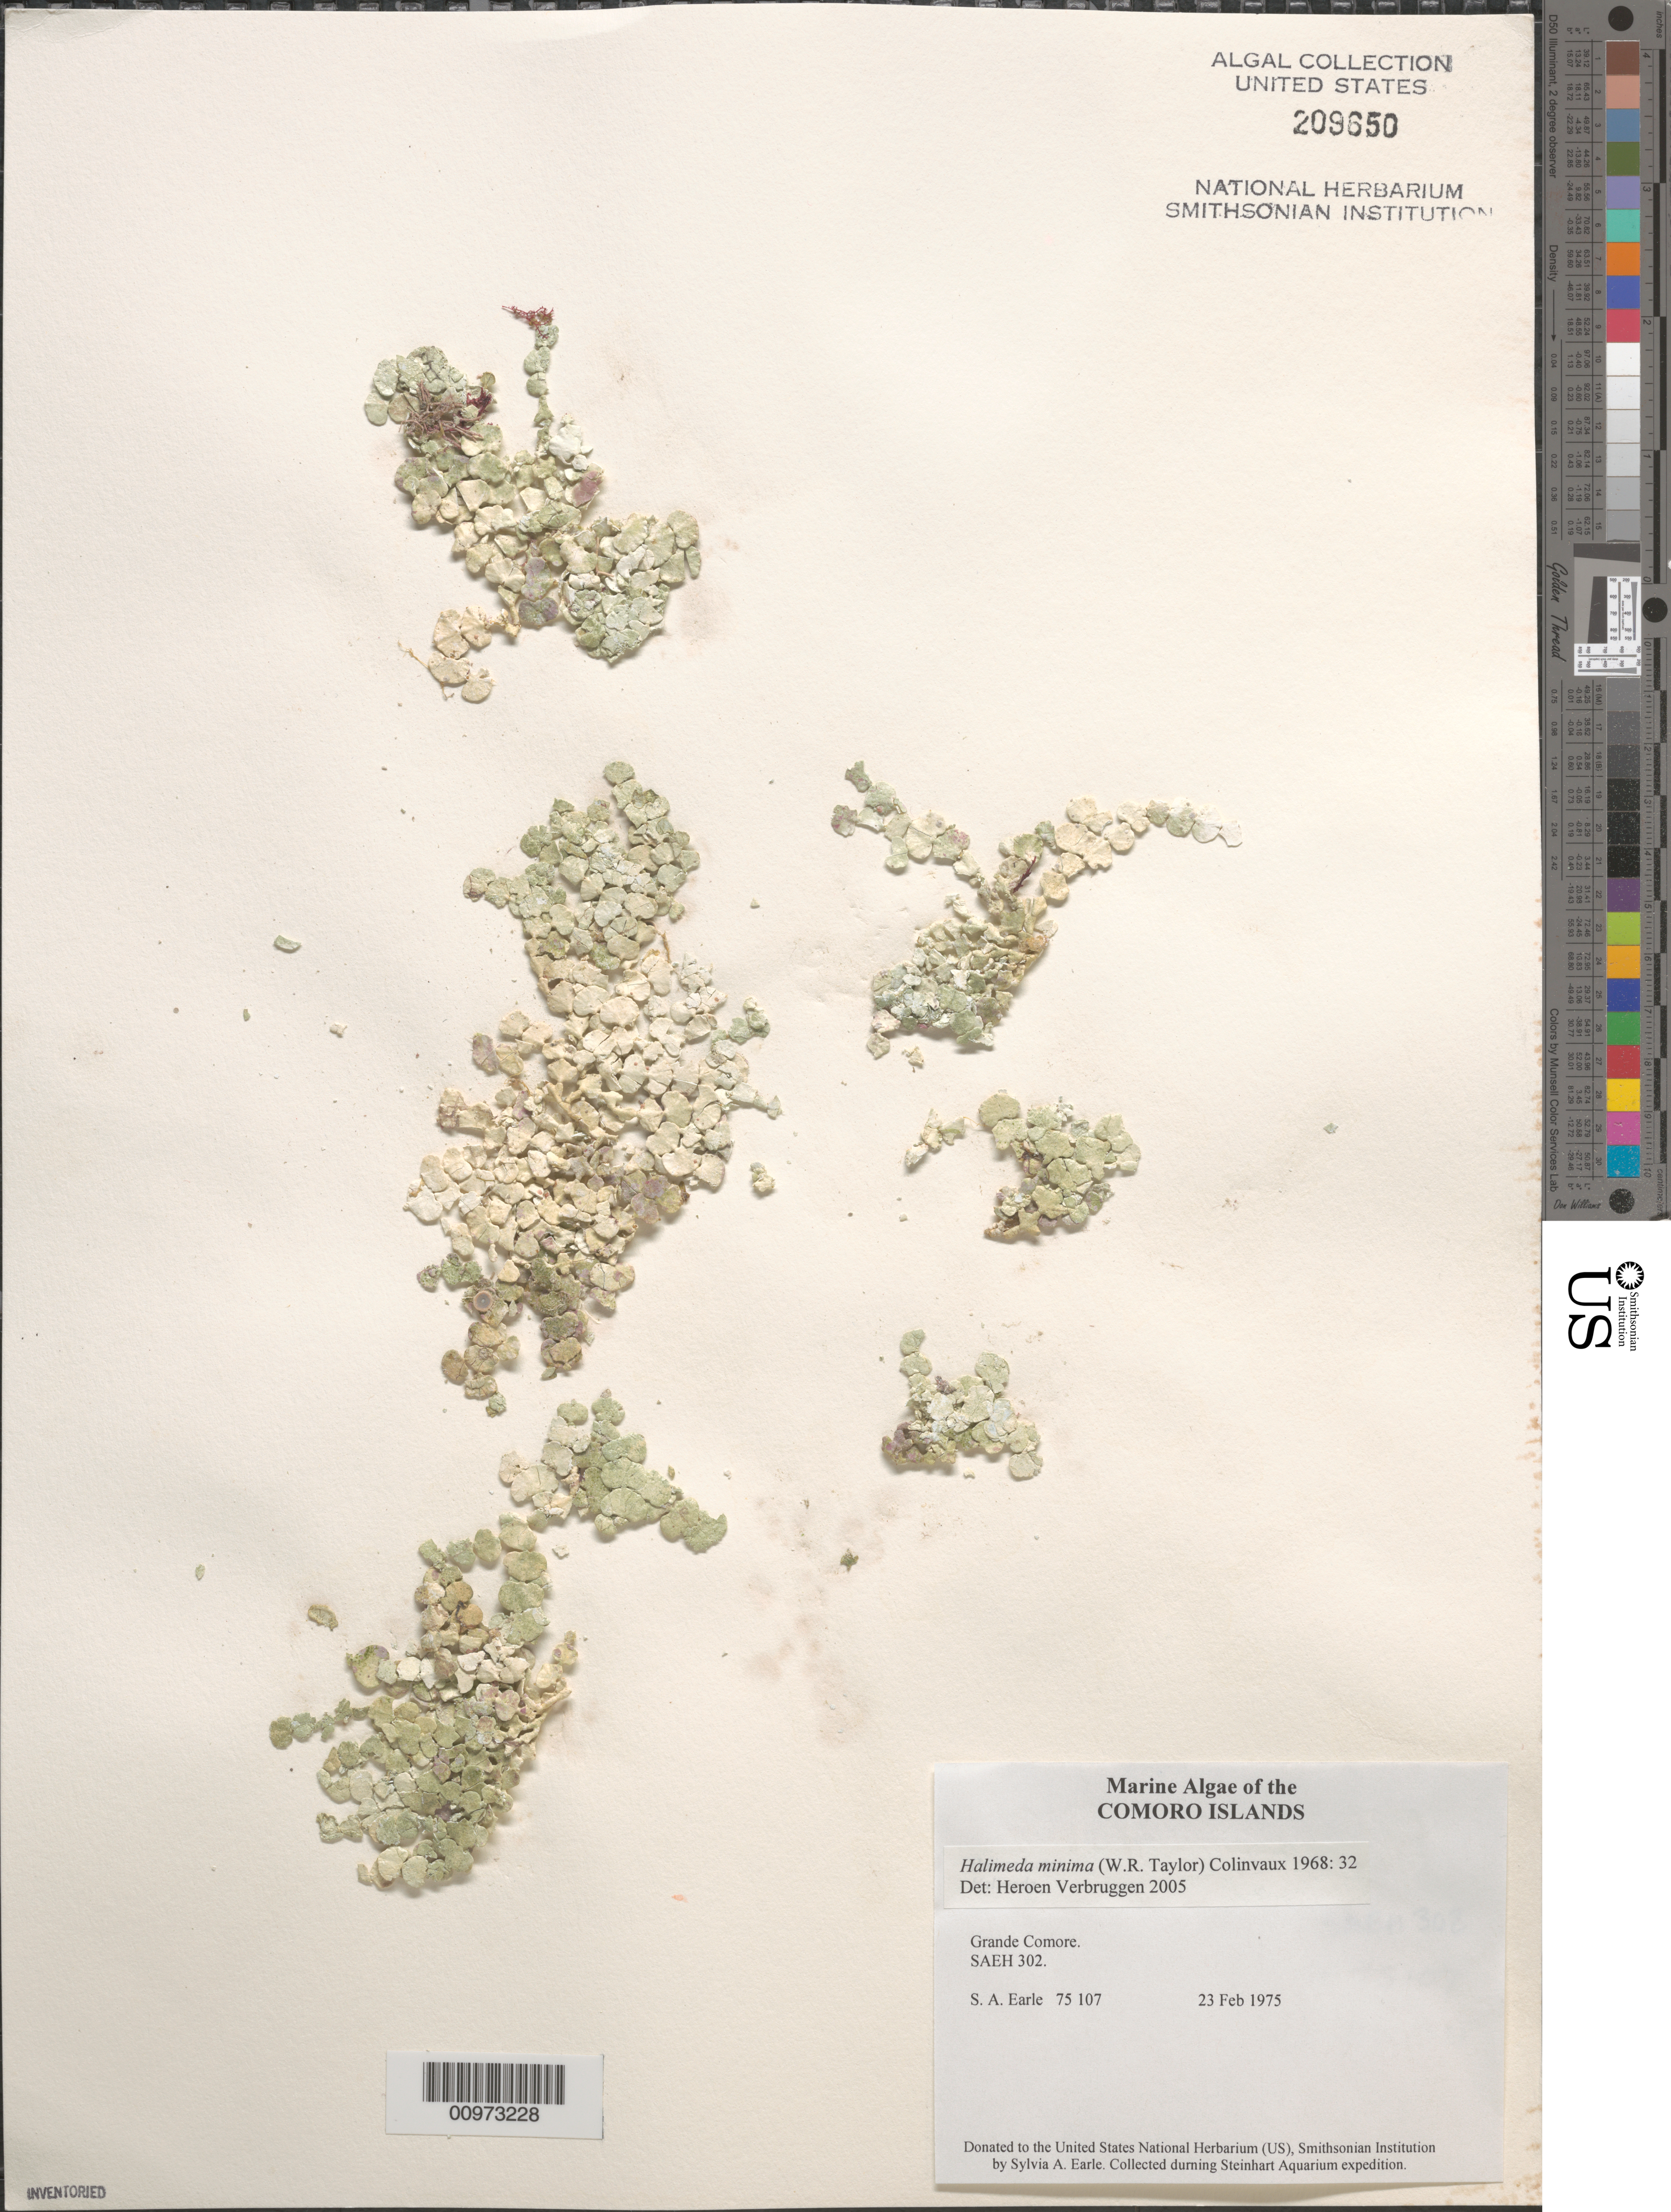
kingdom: Plantae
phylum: Chlorophyta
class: Ulvophyceae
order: Bryopsidales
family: Halimedaceae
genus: Halimeda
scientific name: Halimeda minima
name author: (W.R. Taylor) Hillis-Colinvaux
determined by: Verbruggen, H.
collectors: S. A. Earle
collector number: SE 75107 & SAEH 302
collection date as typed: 23 Feb 1975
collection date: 1975-02-23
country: Comoros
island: Grande Comore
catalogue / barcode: US 209650